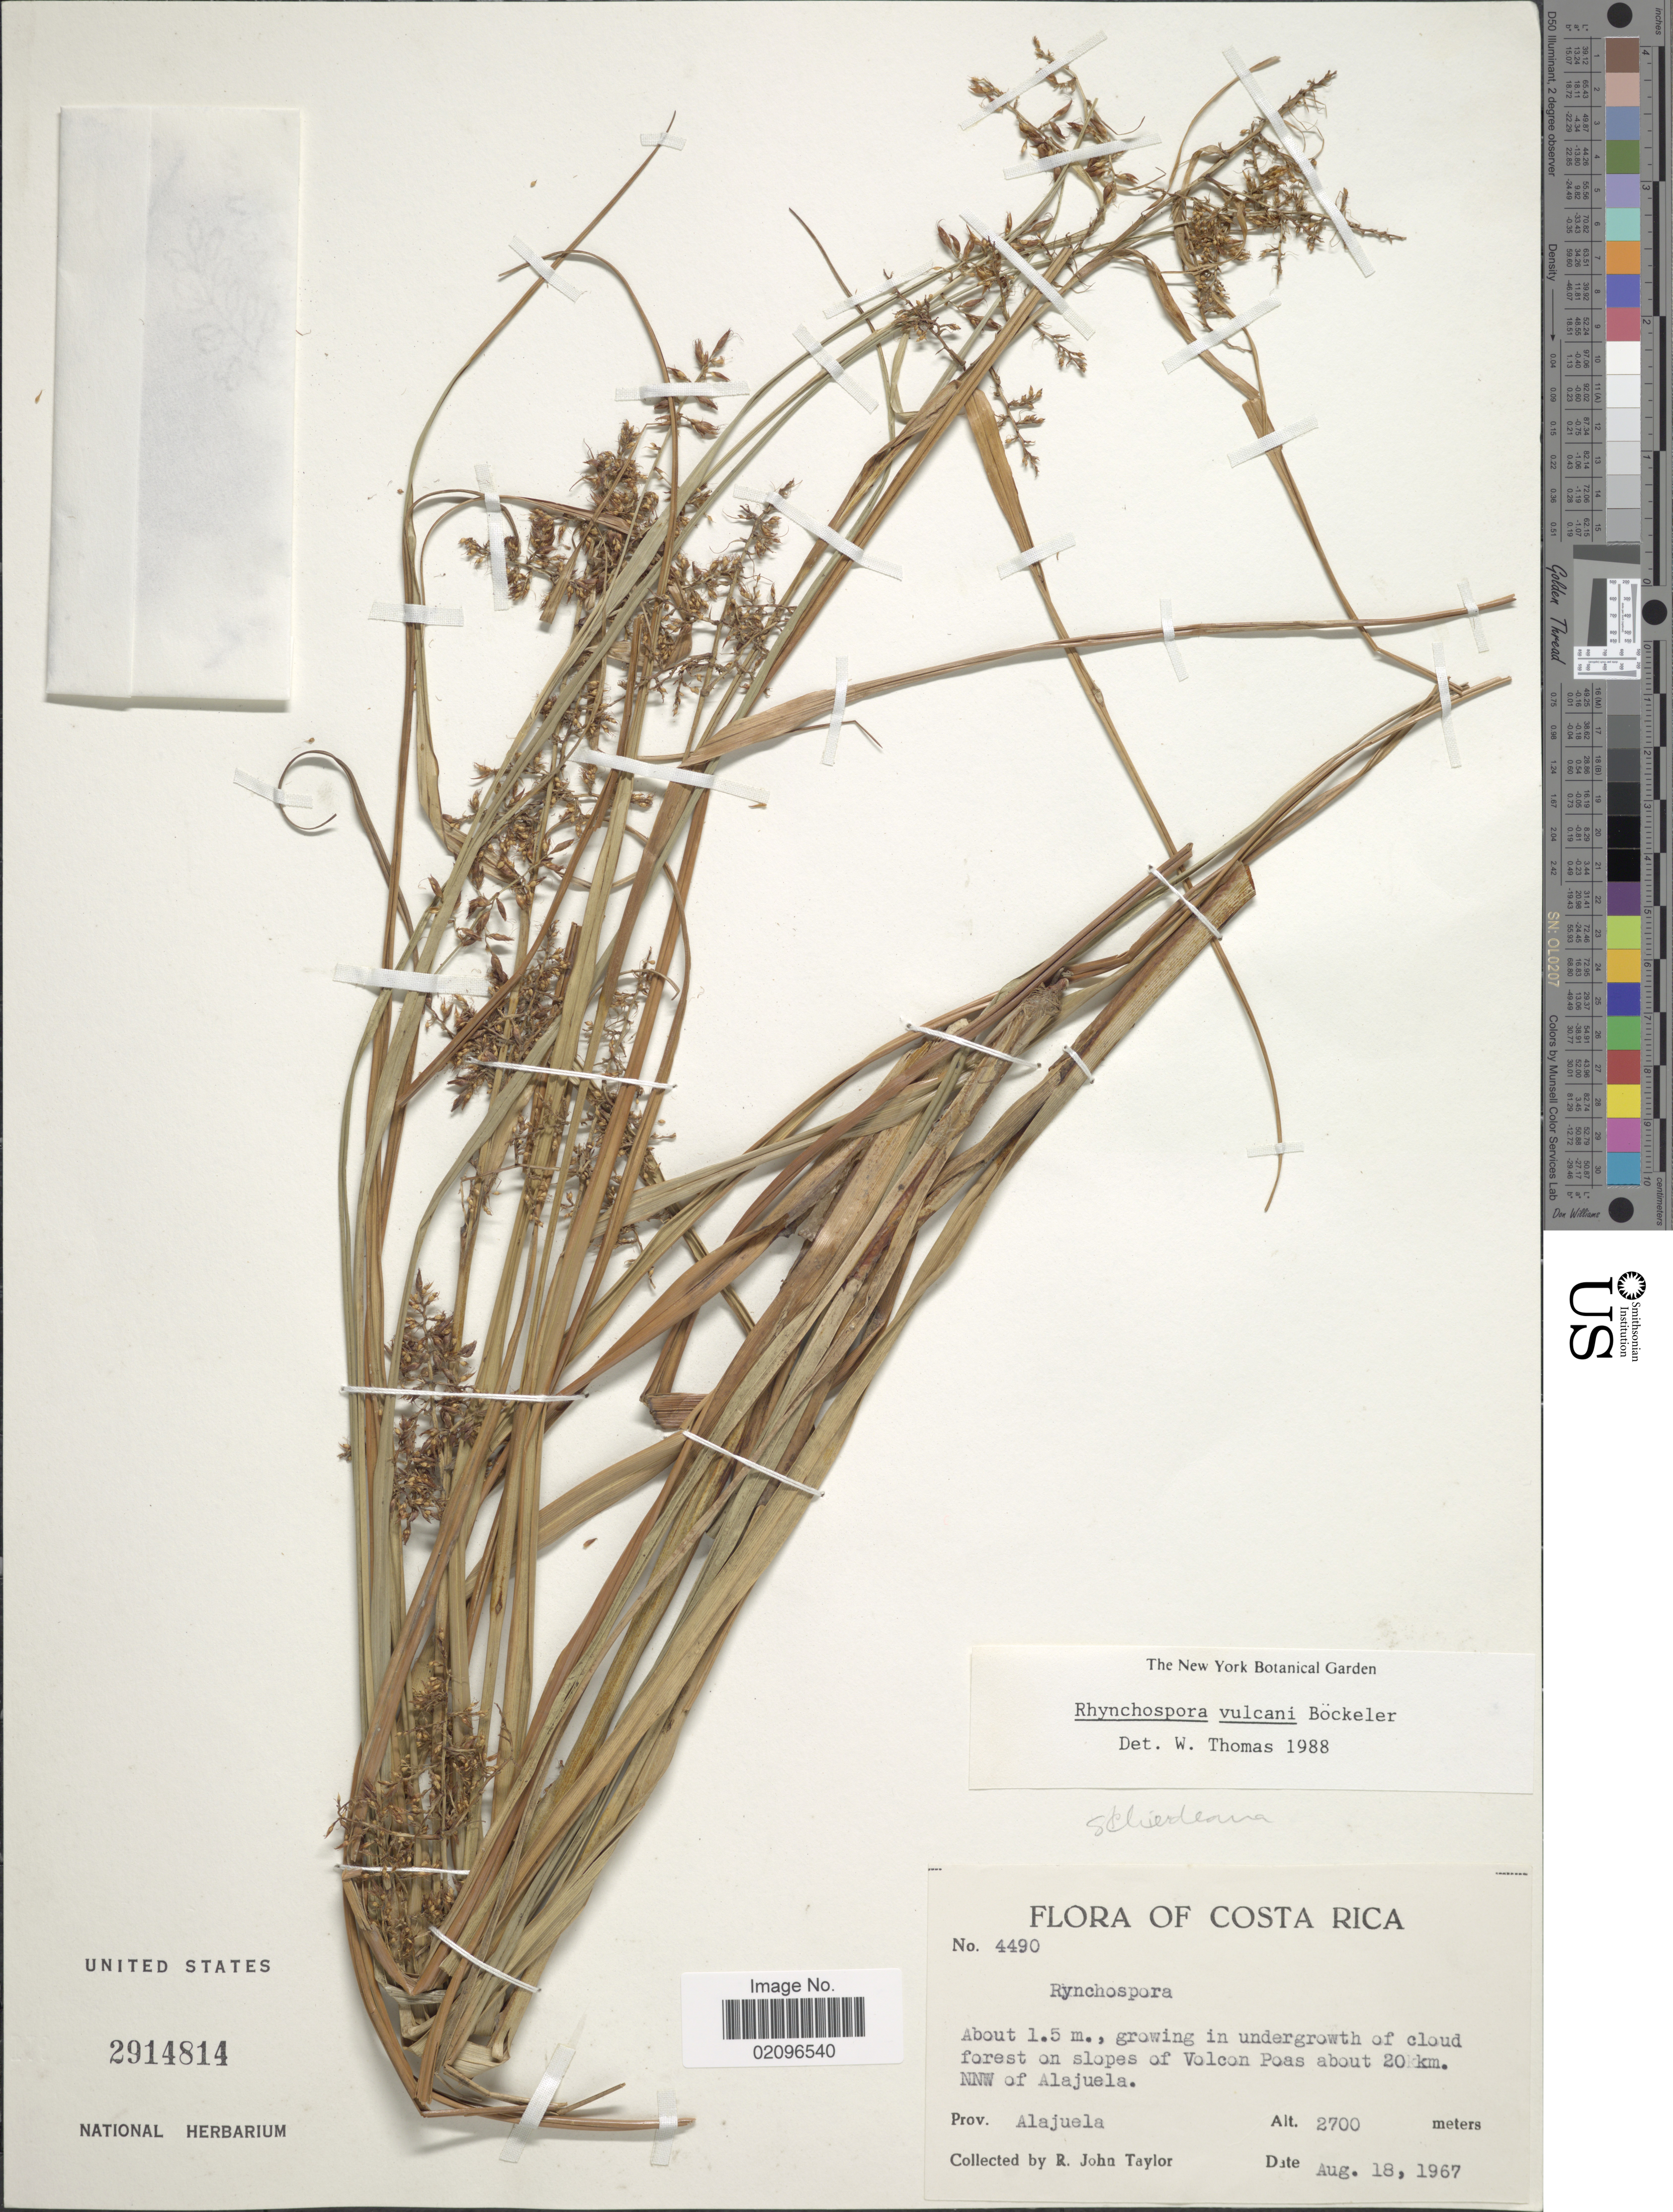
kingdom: Plantae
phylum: Tracheophyta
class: Liliopsida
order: Poales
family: Cyperaceae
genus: Rhynchospora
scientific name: Rhynchospora vulcani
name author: Boeckeler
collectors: R. J. Taylor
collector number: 4490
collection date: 1967-08-18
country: Costa Rica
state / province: Alajuela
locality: About 1.5 m., growing in undergrowth of cloud forest on slopes of Volcan Poas about 20 km. NNW of Alajuela.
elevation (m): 2700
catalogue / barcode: US 2914814